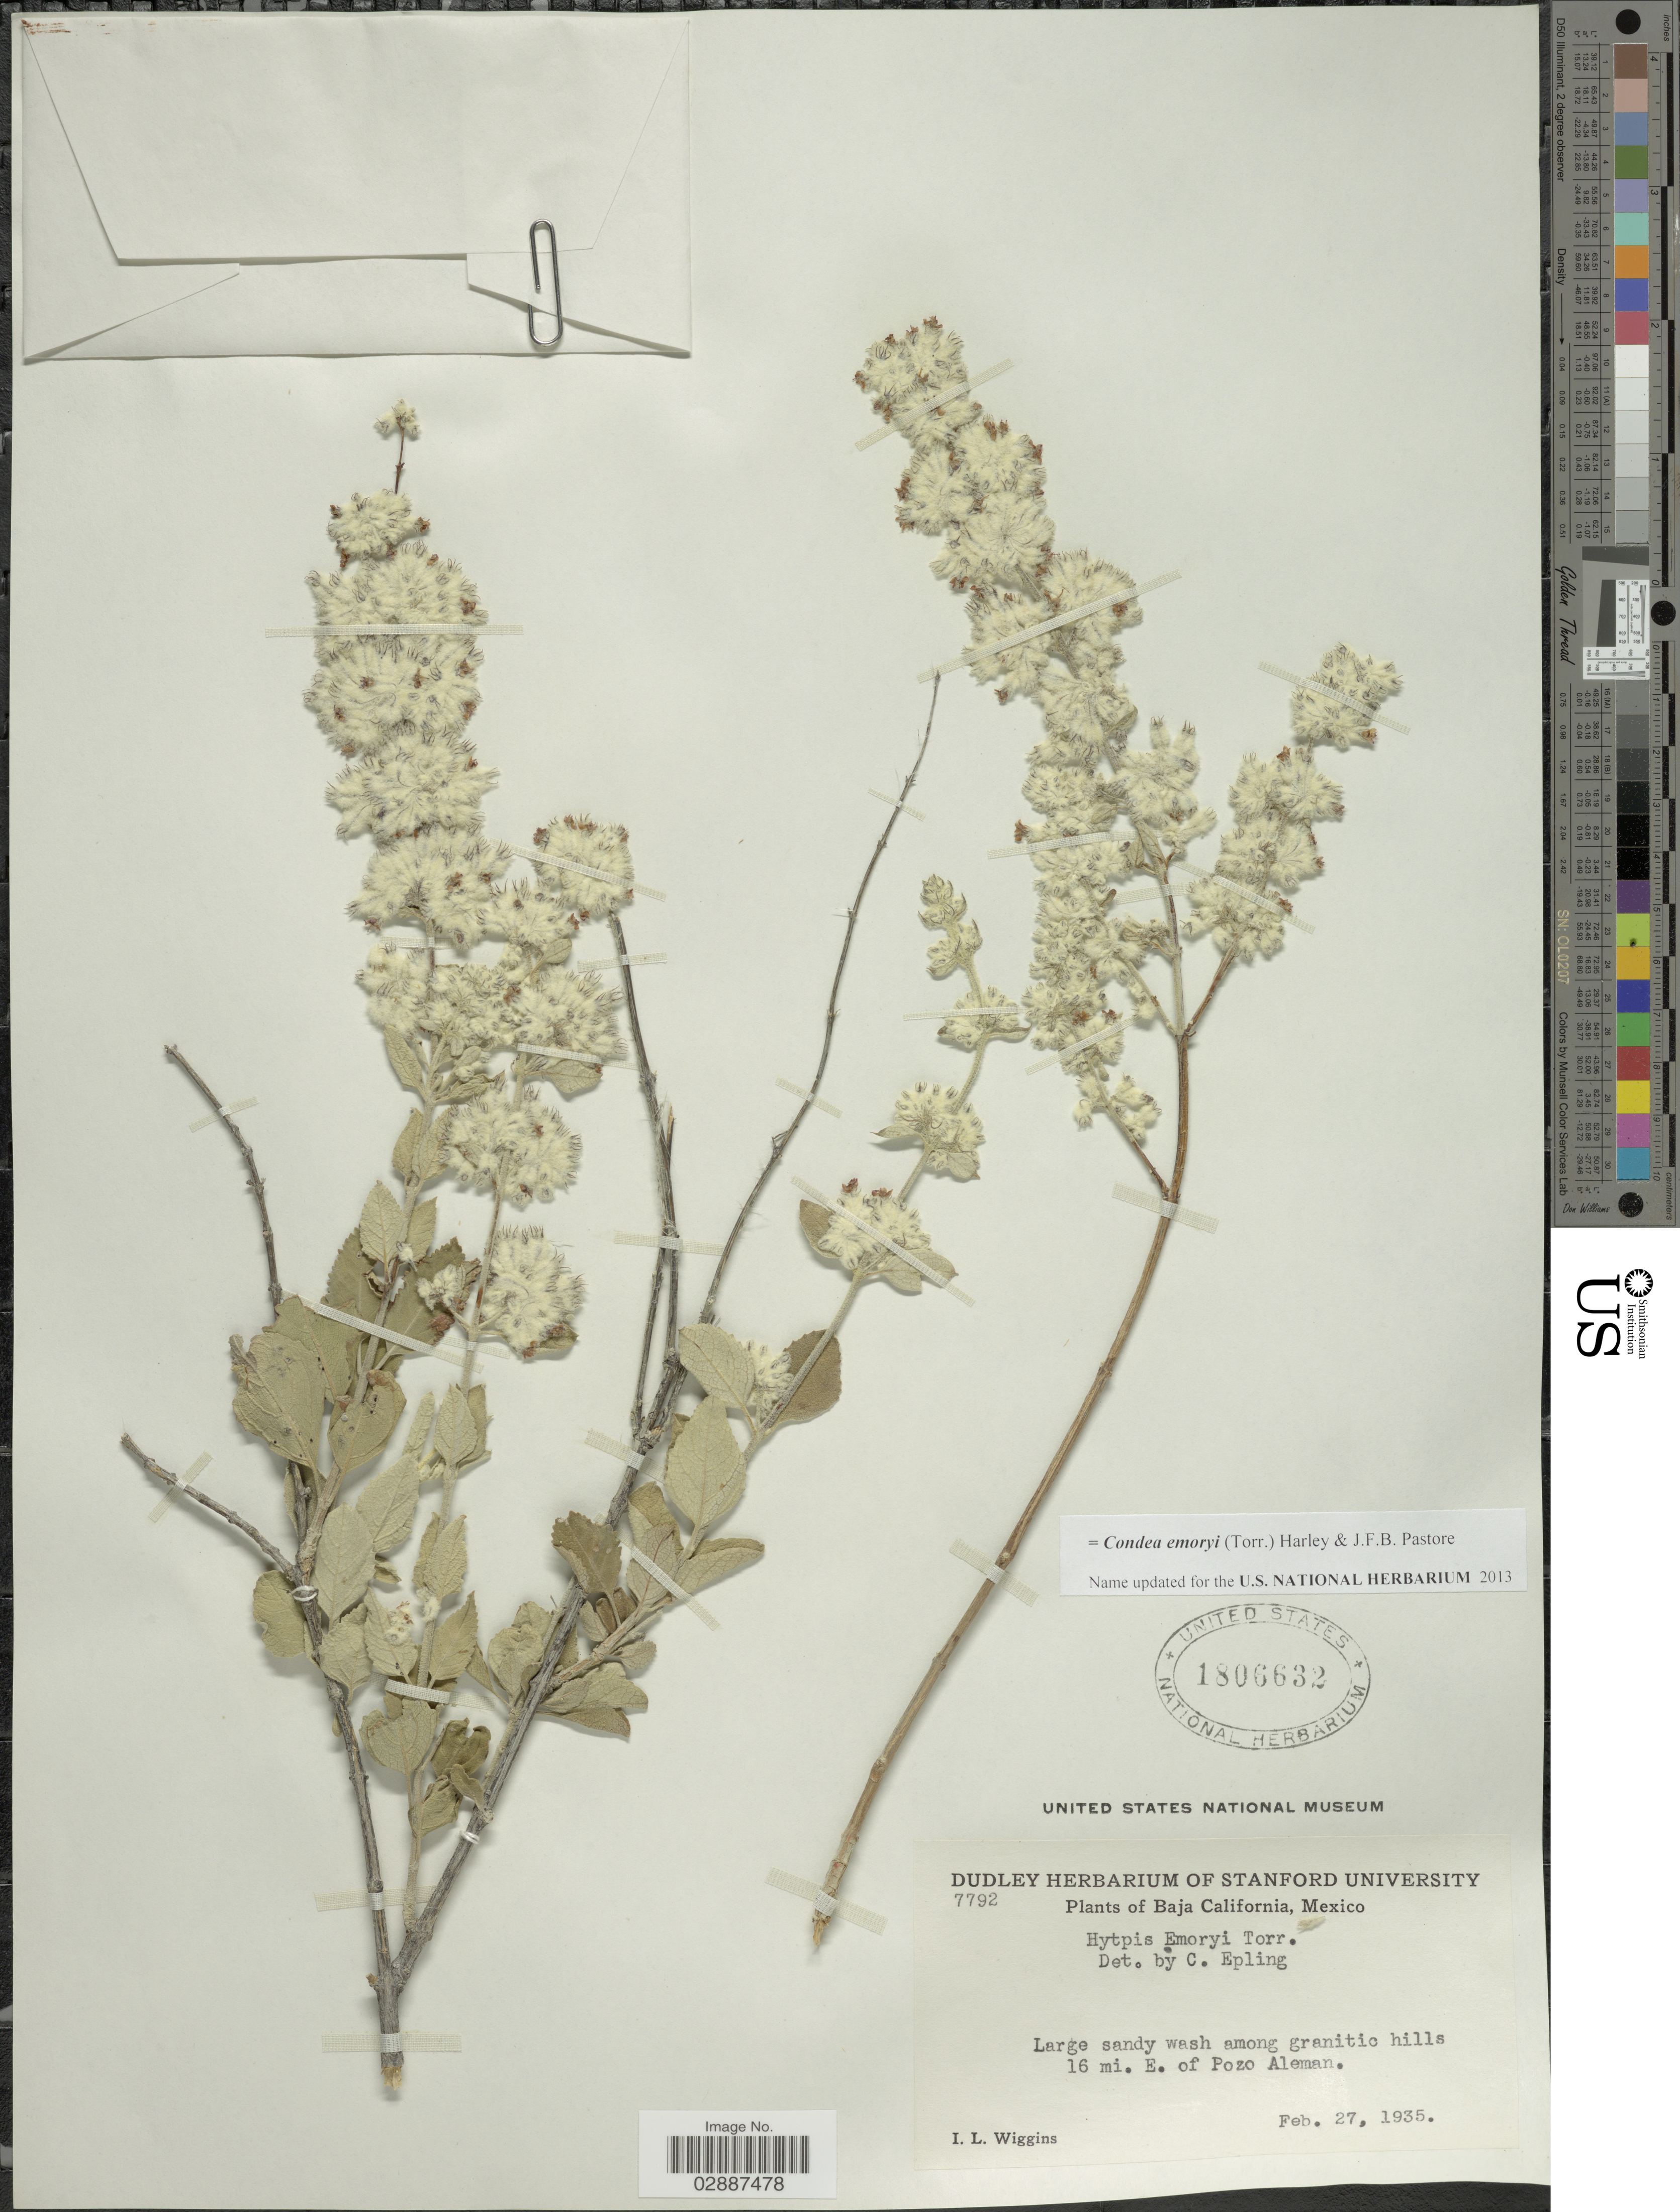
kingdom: Plantae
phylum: Tracheophyta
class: Magnoliopsida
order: Lamiales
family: Lamiaceae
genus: Condea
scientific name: Condea emoryi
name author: (Torr.) Harley & J.F.B. Pastore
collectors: I. L. Wiggins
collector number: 7792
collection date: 1935-02-27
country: Mexico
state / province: Baja California Norte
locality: Large sandy wash among granitic hills 16 mi. E. of Pozo Aleman.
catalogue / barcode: US 1806632